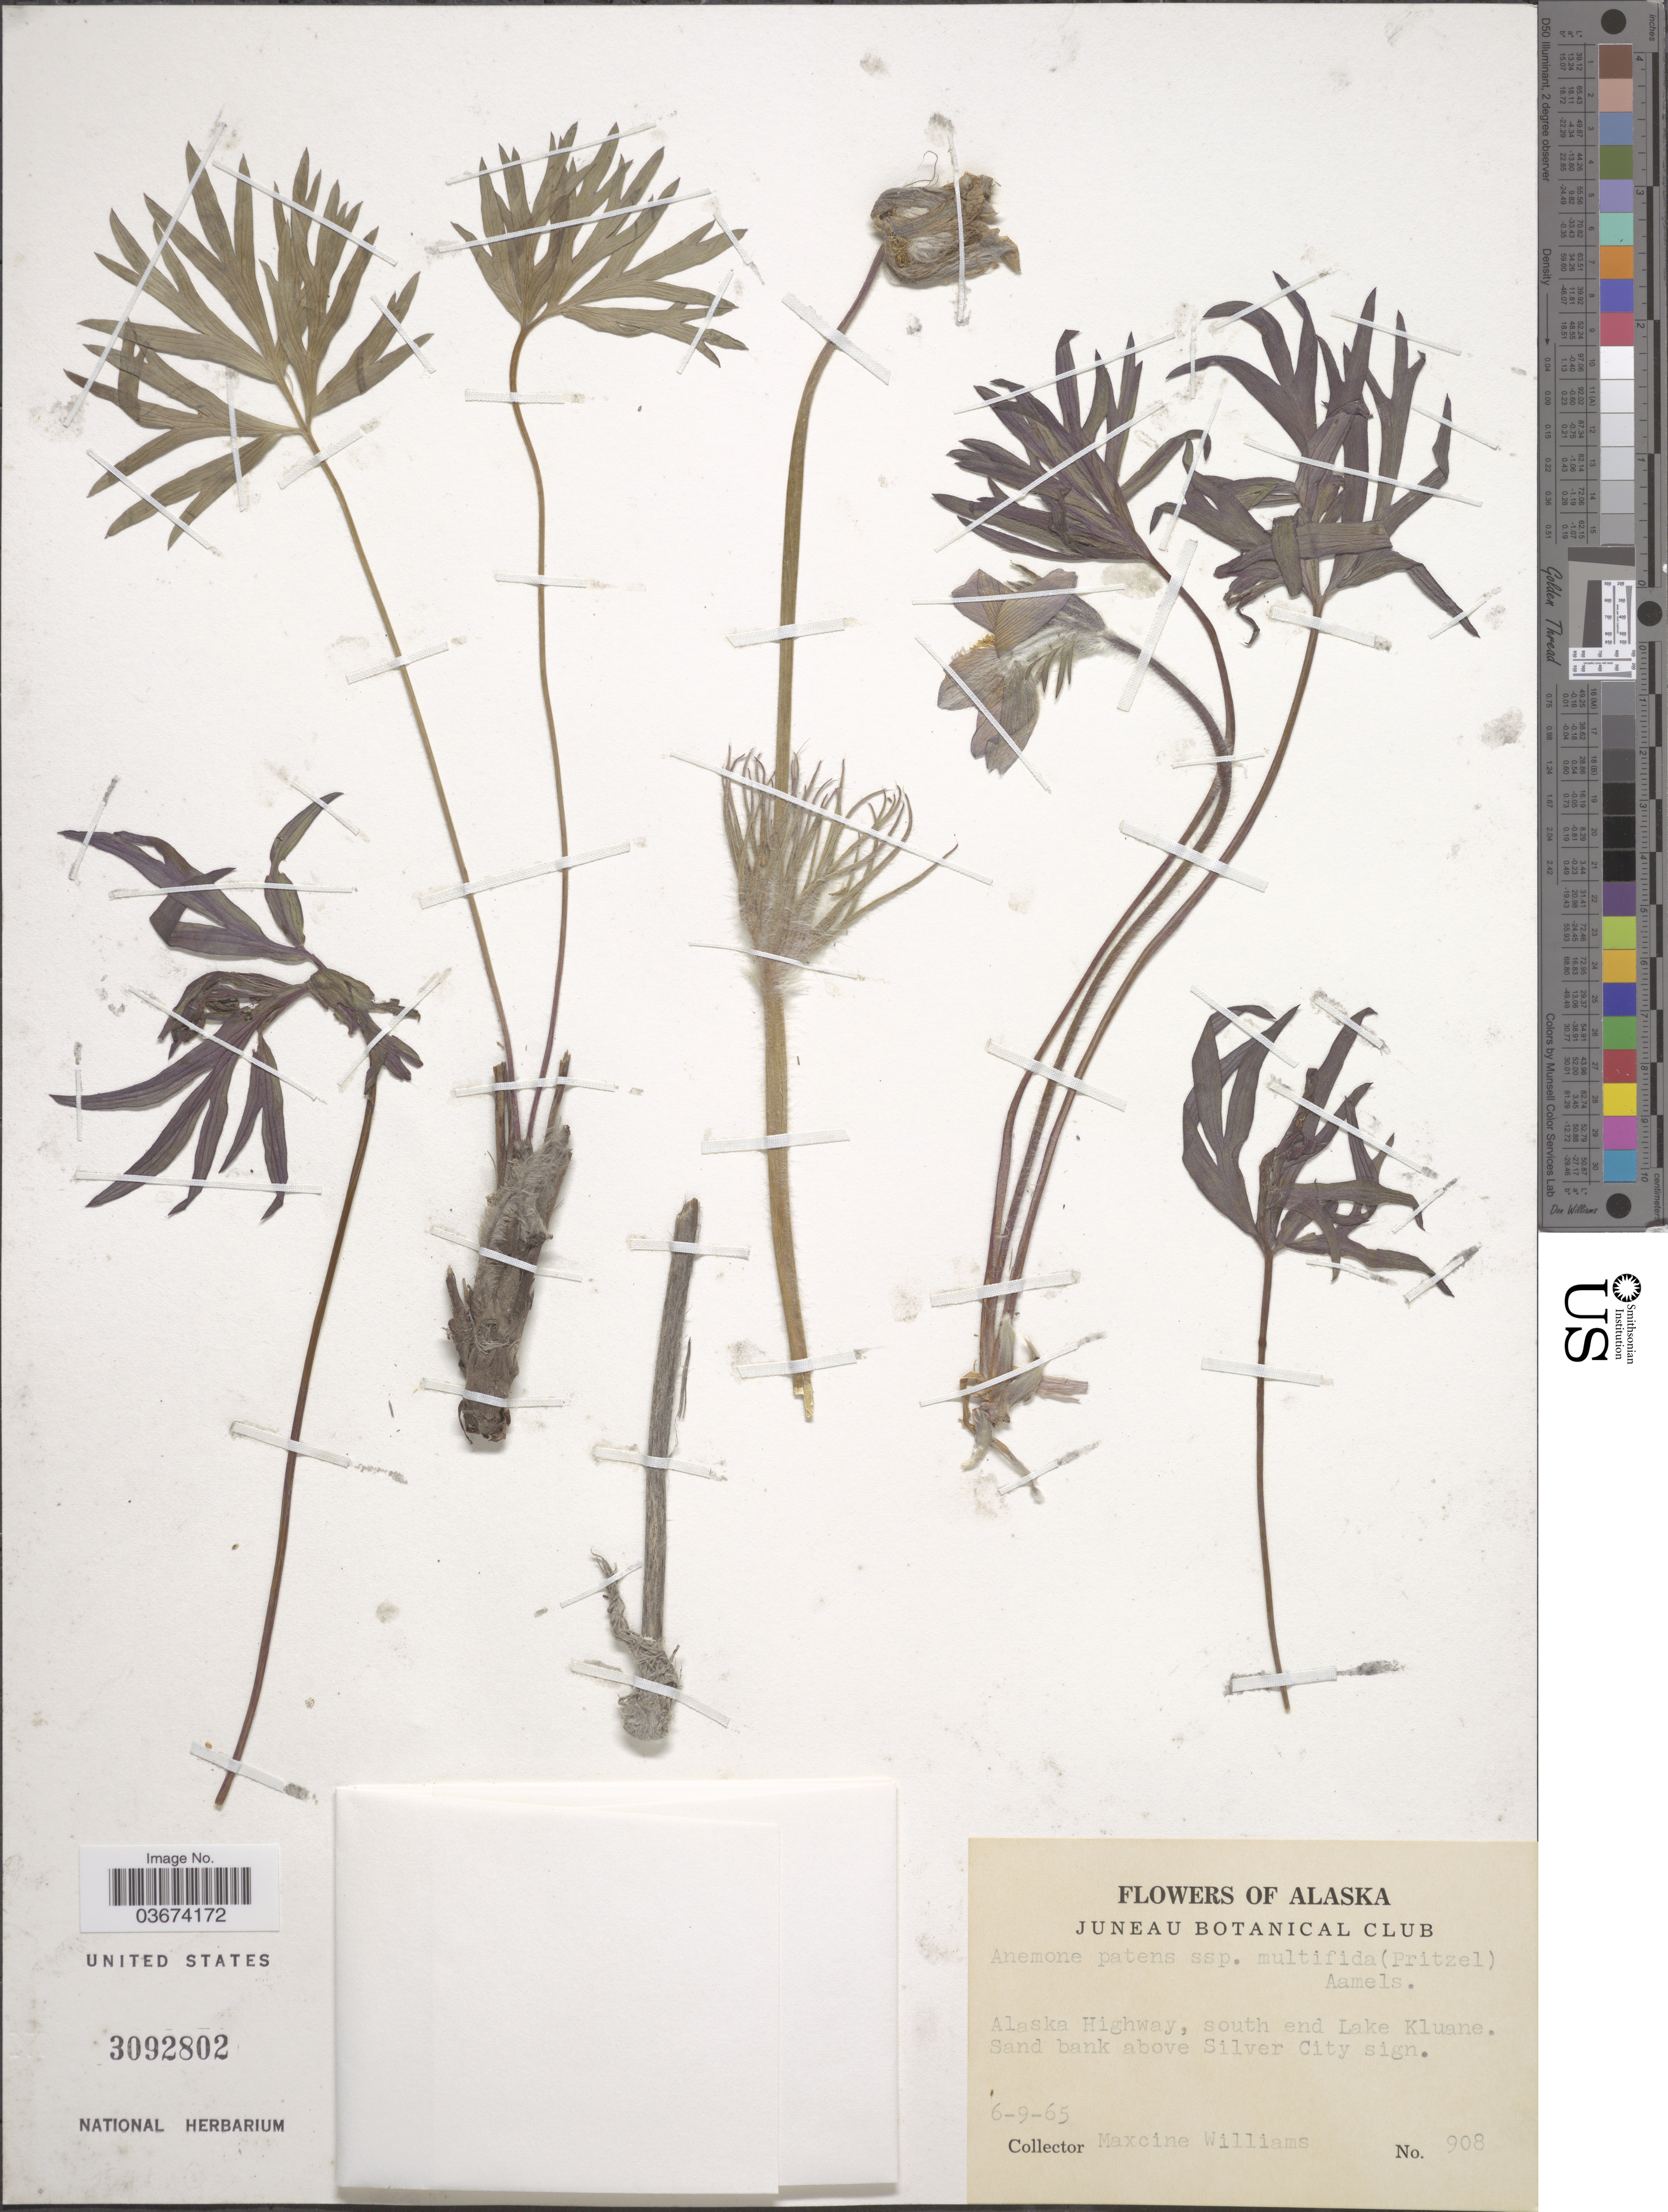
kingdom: Plantae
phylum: Tracheophyta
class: Magnoliopsida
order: Ranunculales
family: Ranunculaceae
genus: Pulsatilla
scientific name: Pulsatilla nuttalliana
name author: (DC.) Bercht. & J. Presl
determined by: Strong, Mark T., (BOT), Smithsonian Institution - National Museum of Natural History (UNITED STATES)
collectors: M. Williams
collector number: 908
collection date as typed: Transcribed d/m/y: 9/6/65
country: United States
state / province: Alaska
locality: Juneau Botanical Club [unsure placement] Alaska Highway, south end Lake Kluane. Sand bank above Silver City sign.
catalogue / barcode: US 3092802